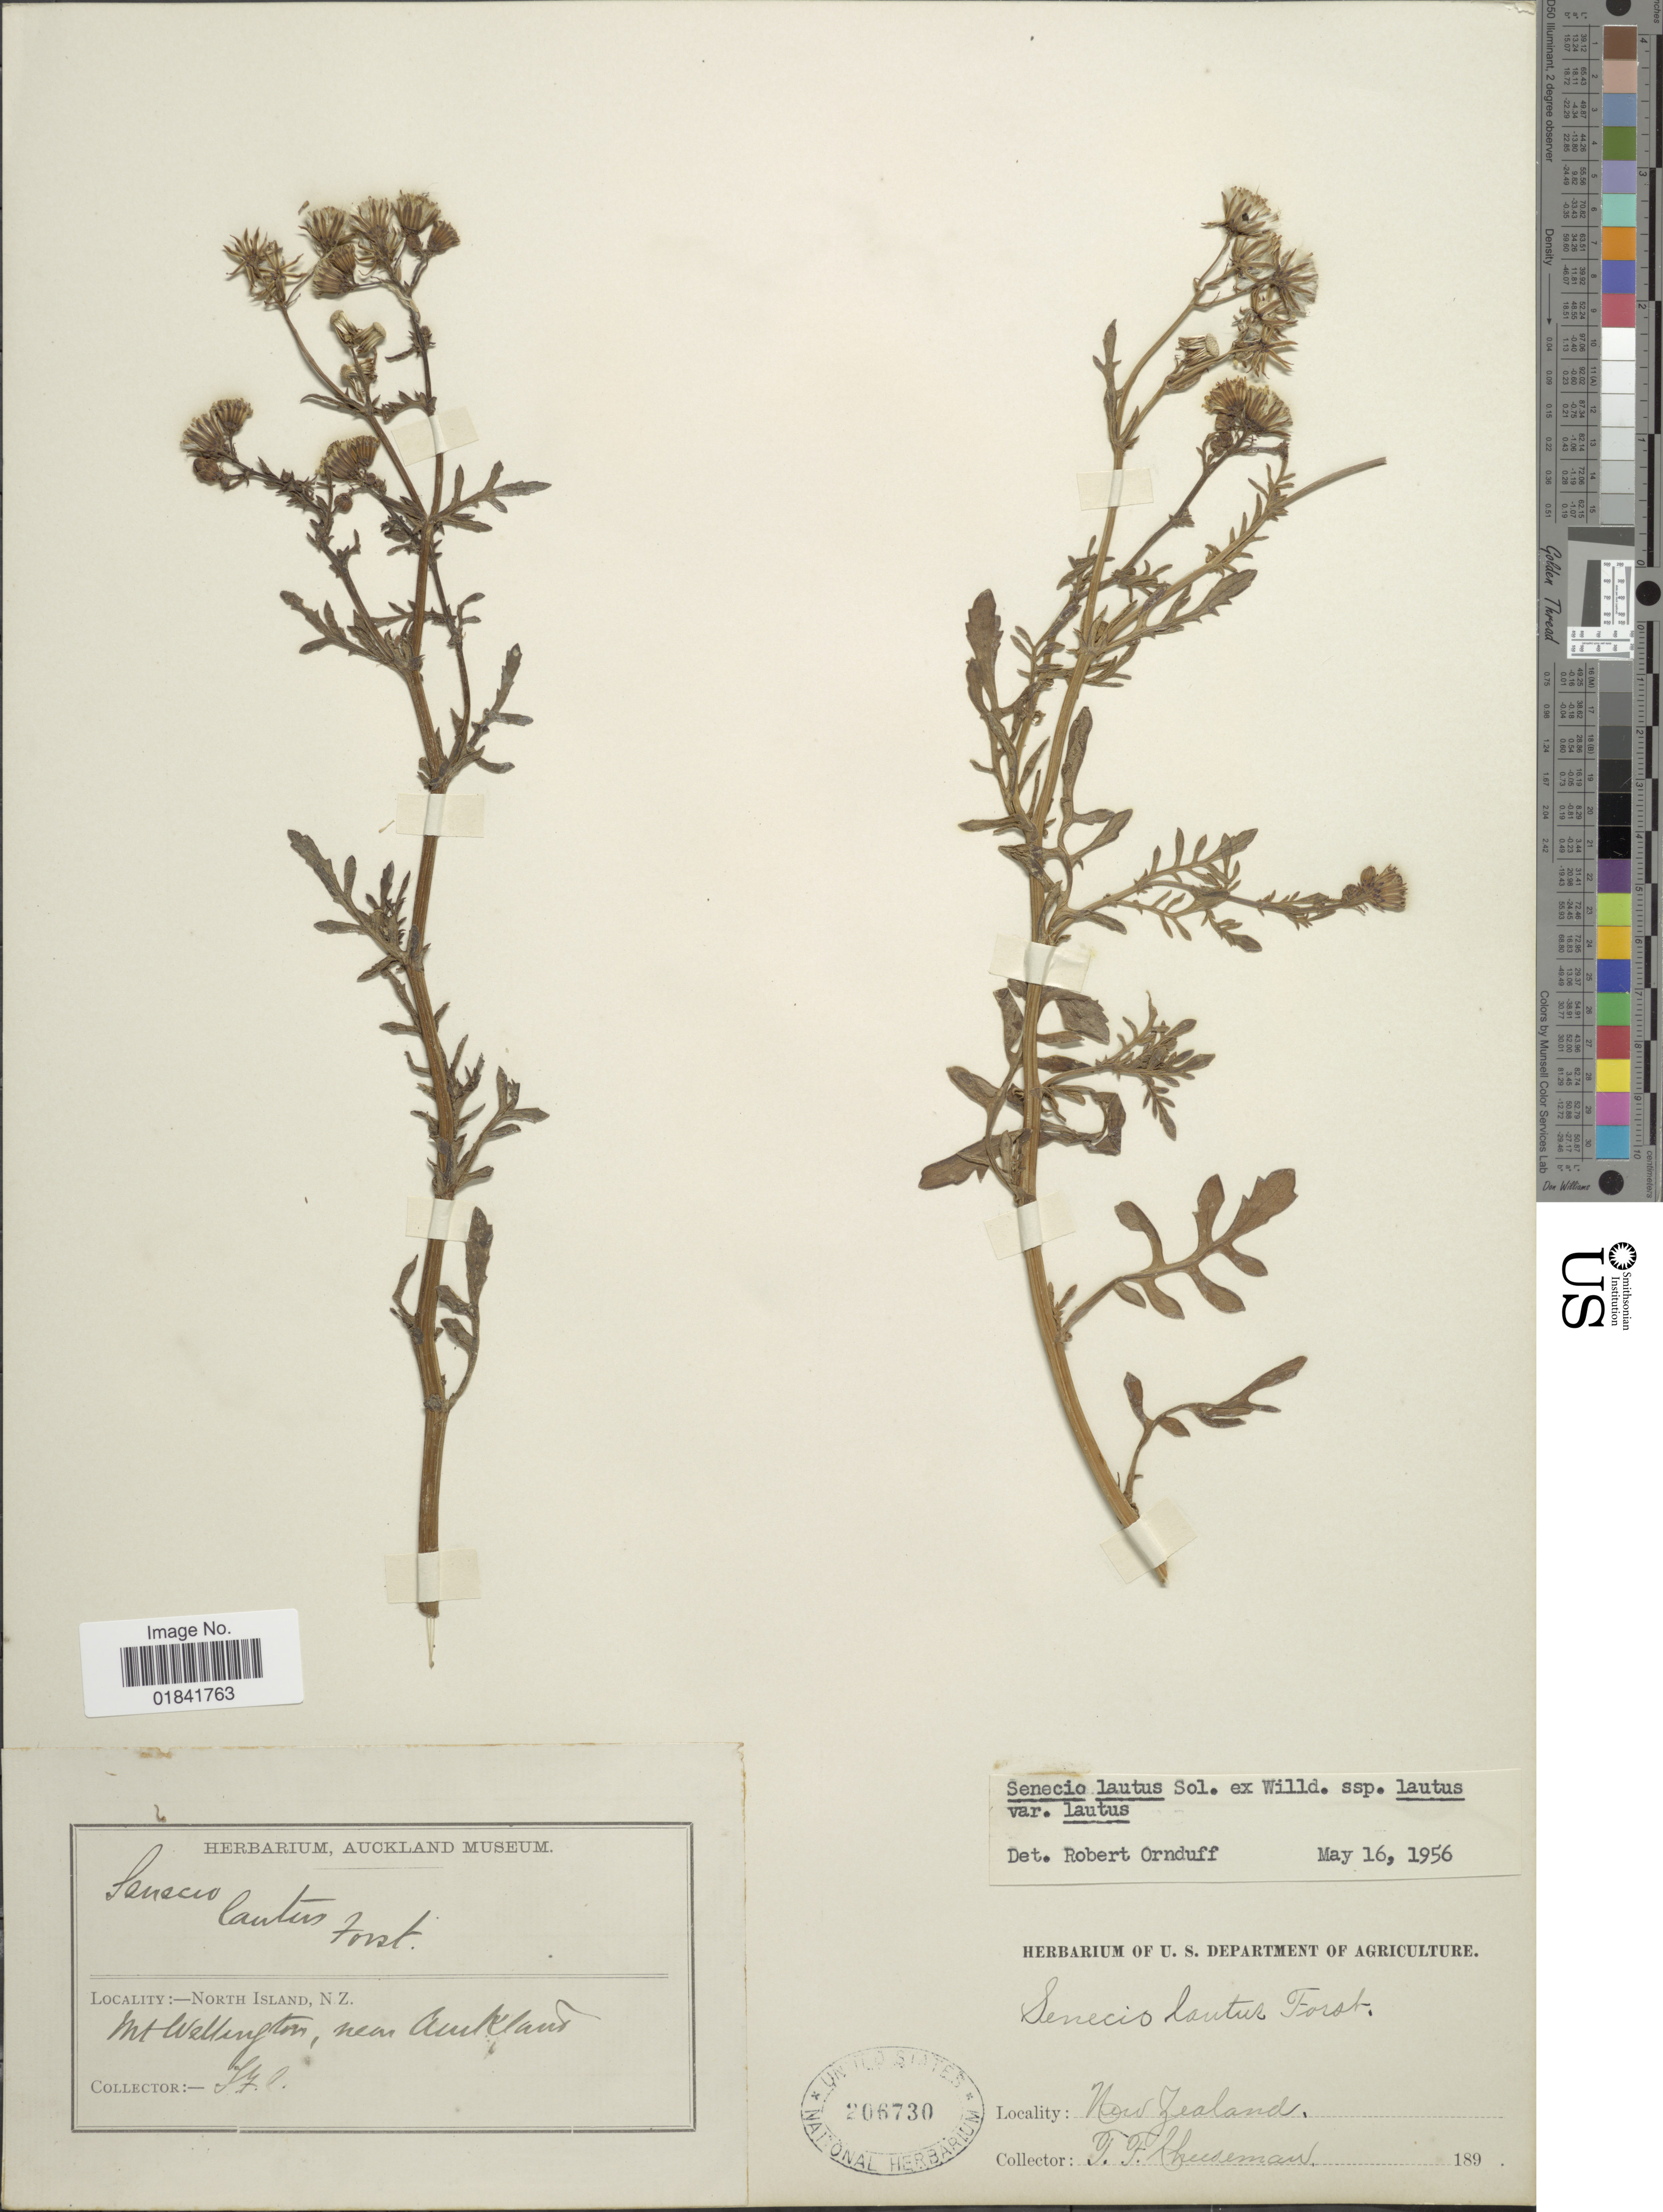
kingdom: Plantae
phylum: Tracheophyta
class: Magnoliopsida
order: Asterales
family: Asteraceae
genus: Senecio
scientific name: Senecio lautus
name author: Sol. ex G. Forst.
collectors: T. F. Cheeseman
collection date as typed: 189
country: New Zealand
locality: North Island, Mt. Wellington, near Auckland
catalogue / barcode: US 206730